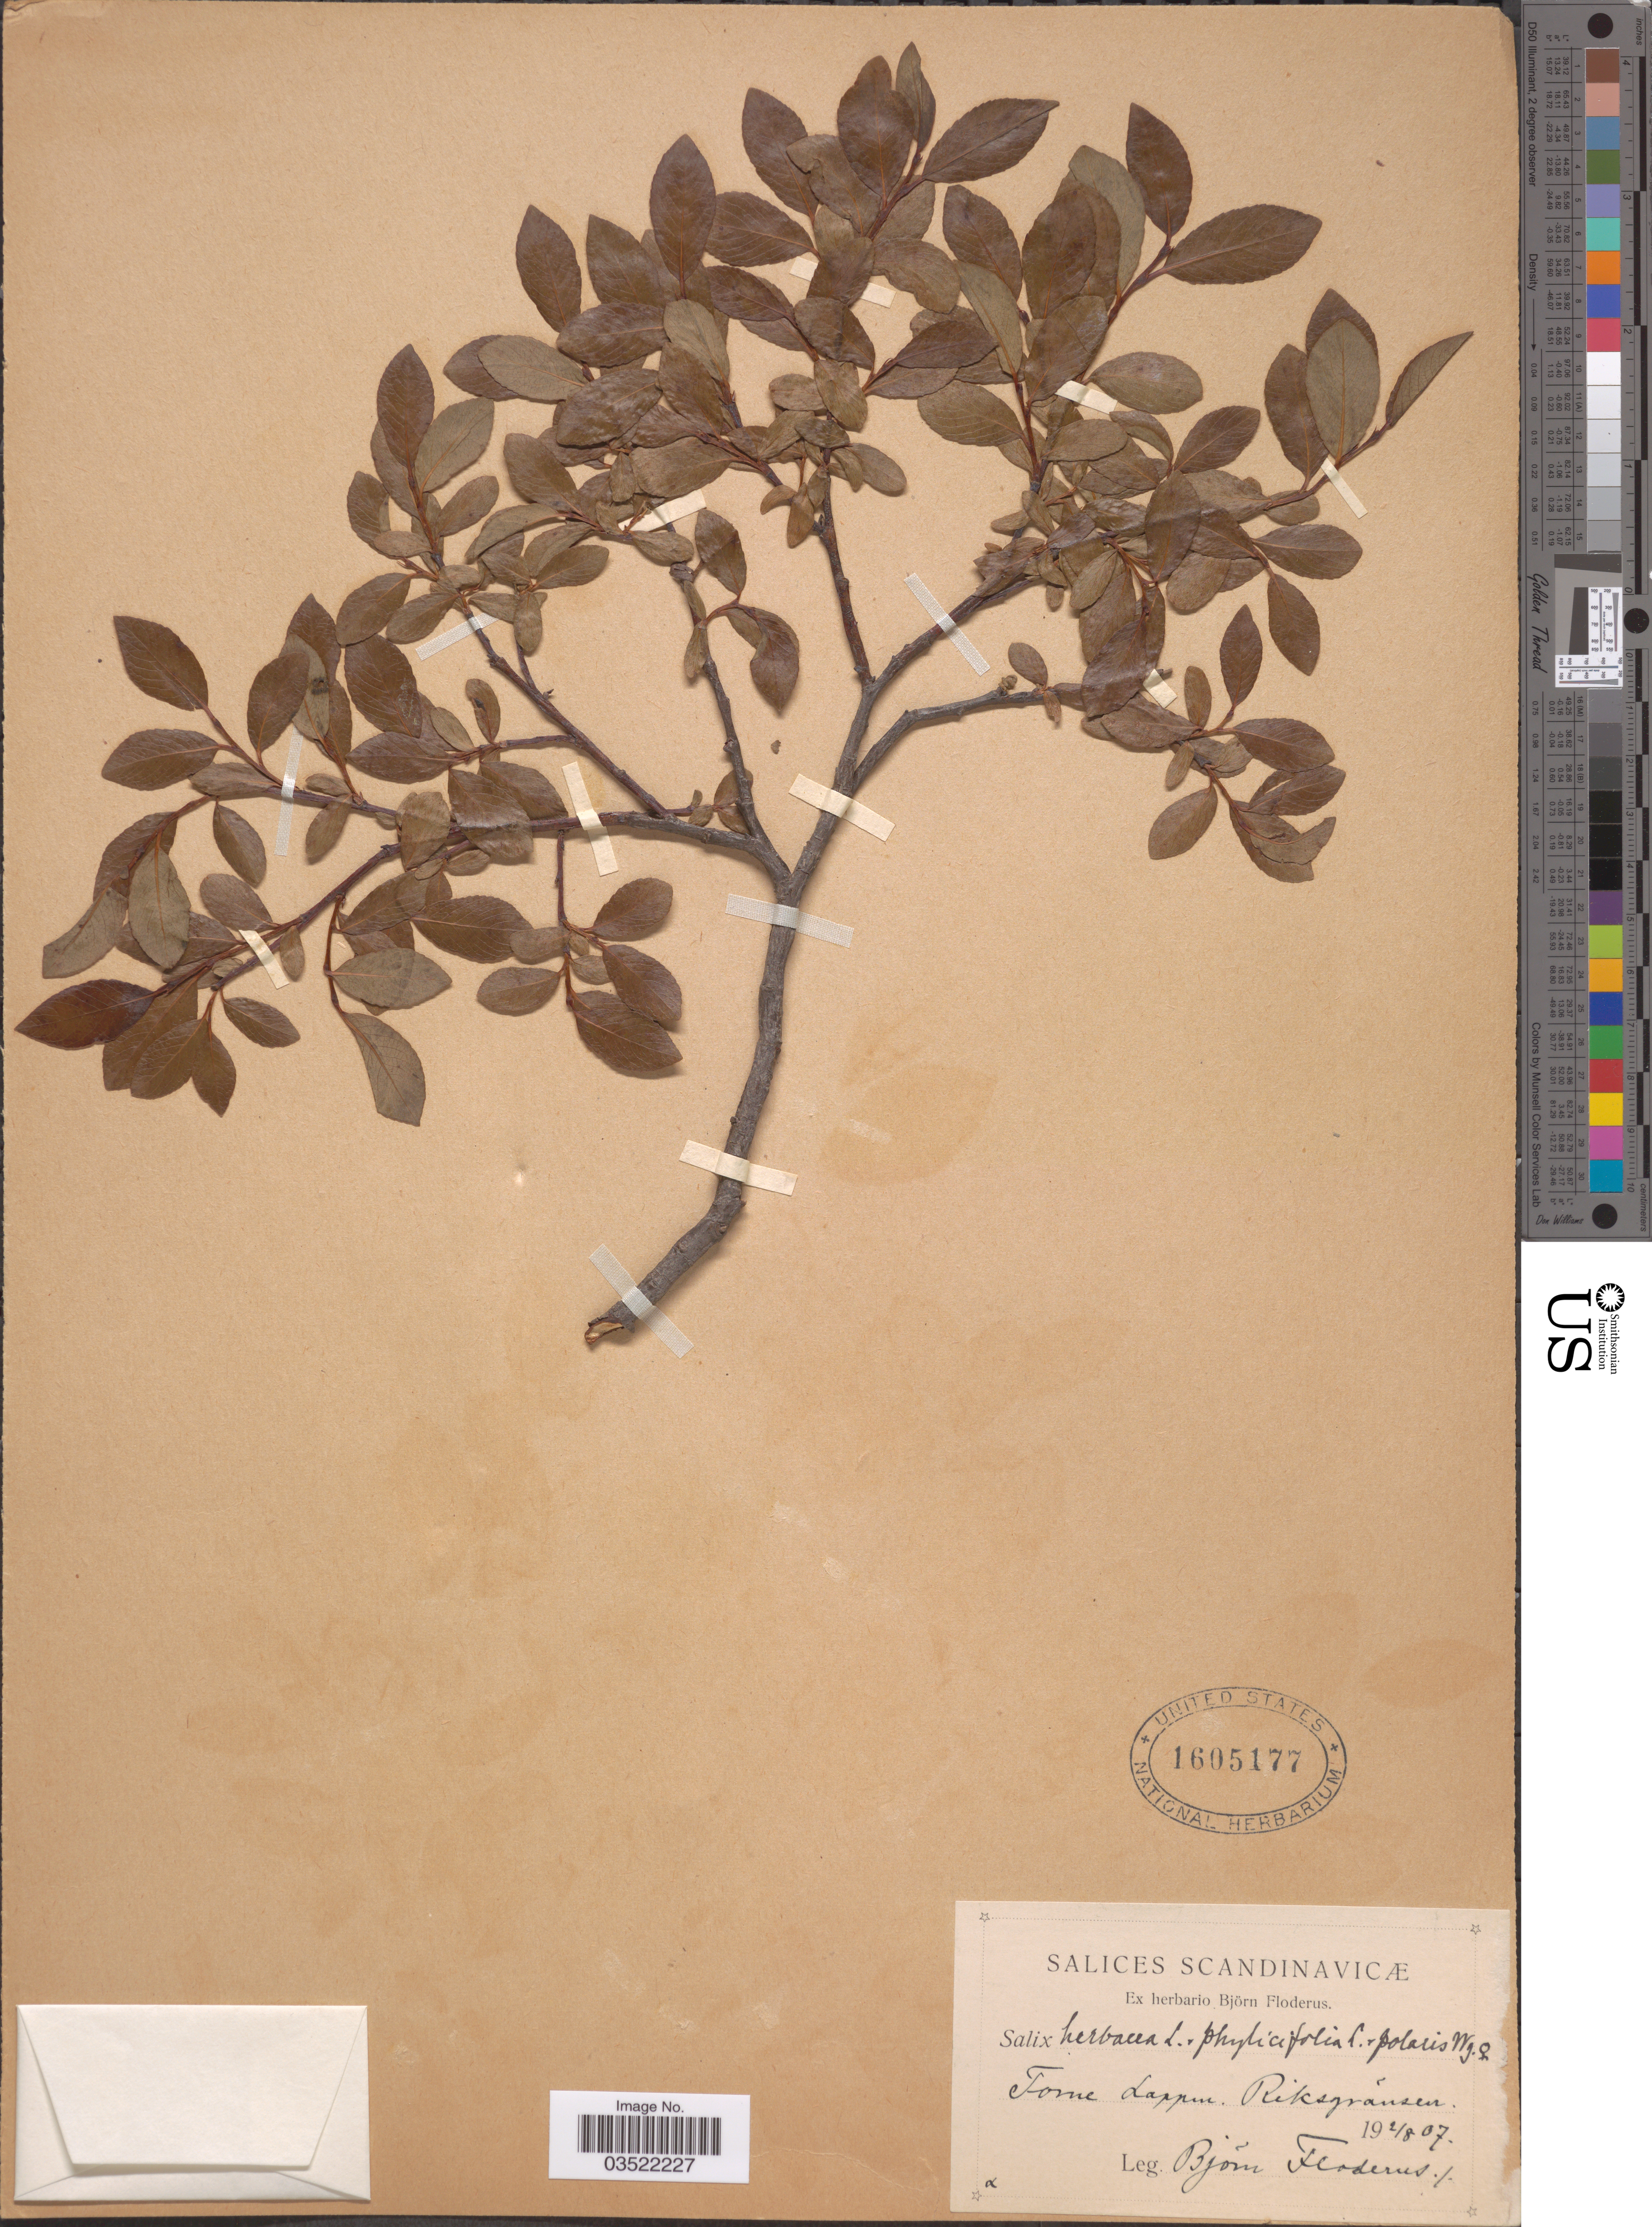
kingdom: Plantae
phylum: Tracheophyta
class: Magnoliopsida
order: Malpighiales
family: Salicaceae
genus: Salix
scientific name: Salix herbacea x S. phylicifolia L. x S. polaris Wahlenb.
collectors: B. G. O. Floderus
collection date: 1907-08-02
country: Sweden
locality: Scandinavicæ. Torne Lappm. Riksgrãnsen.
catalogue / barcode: US 1605177